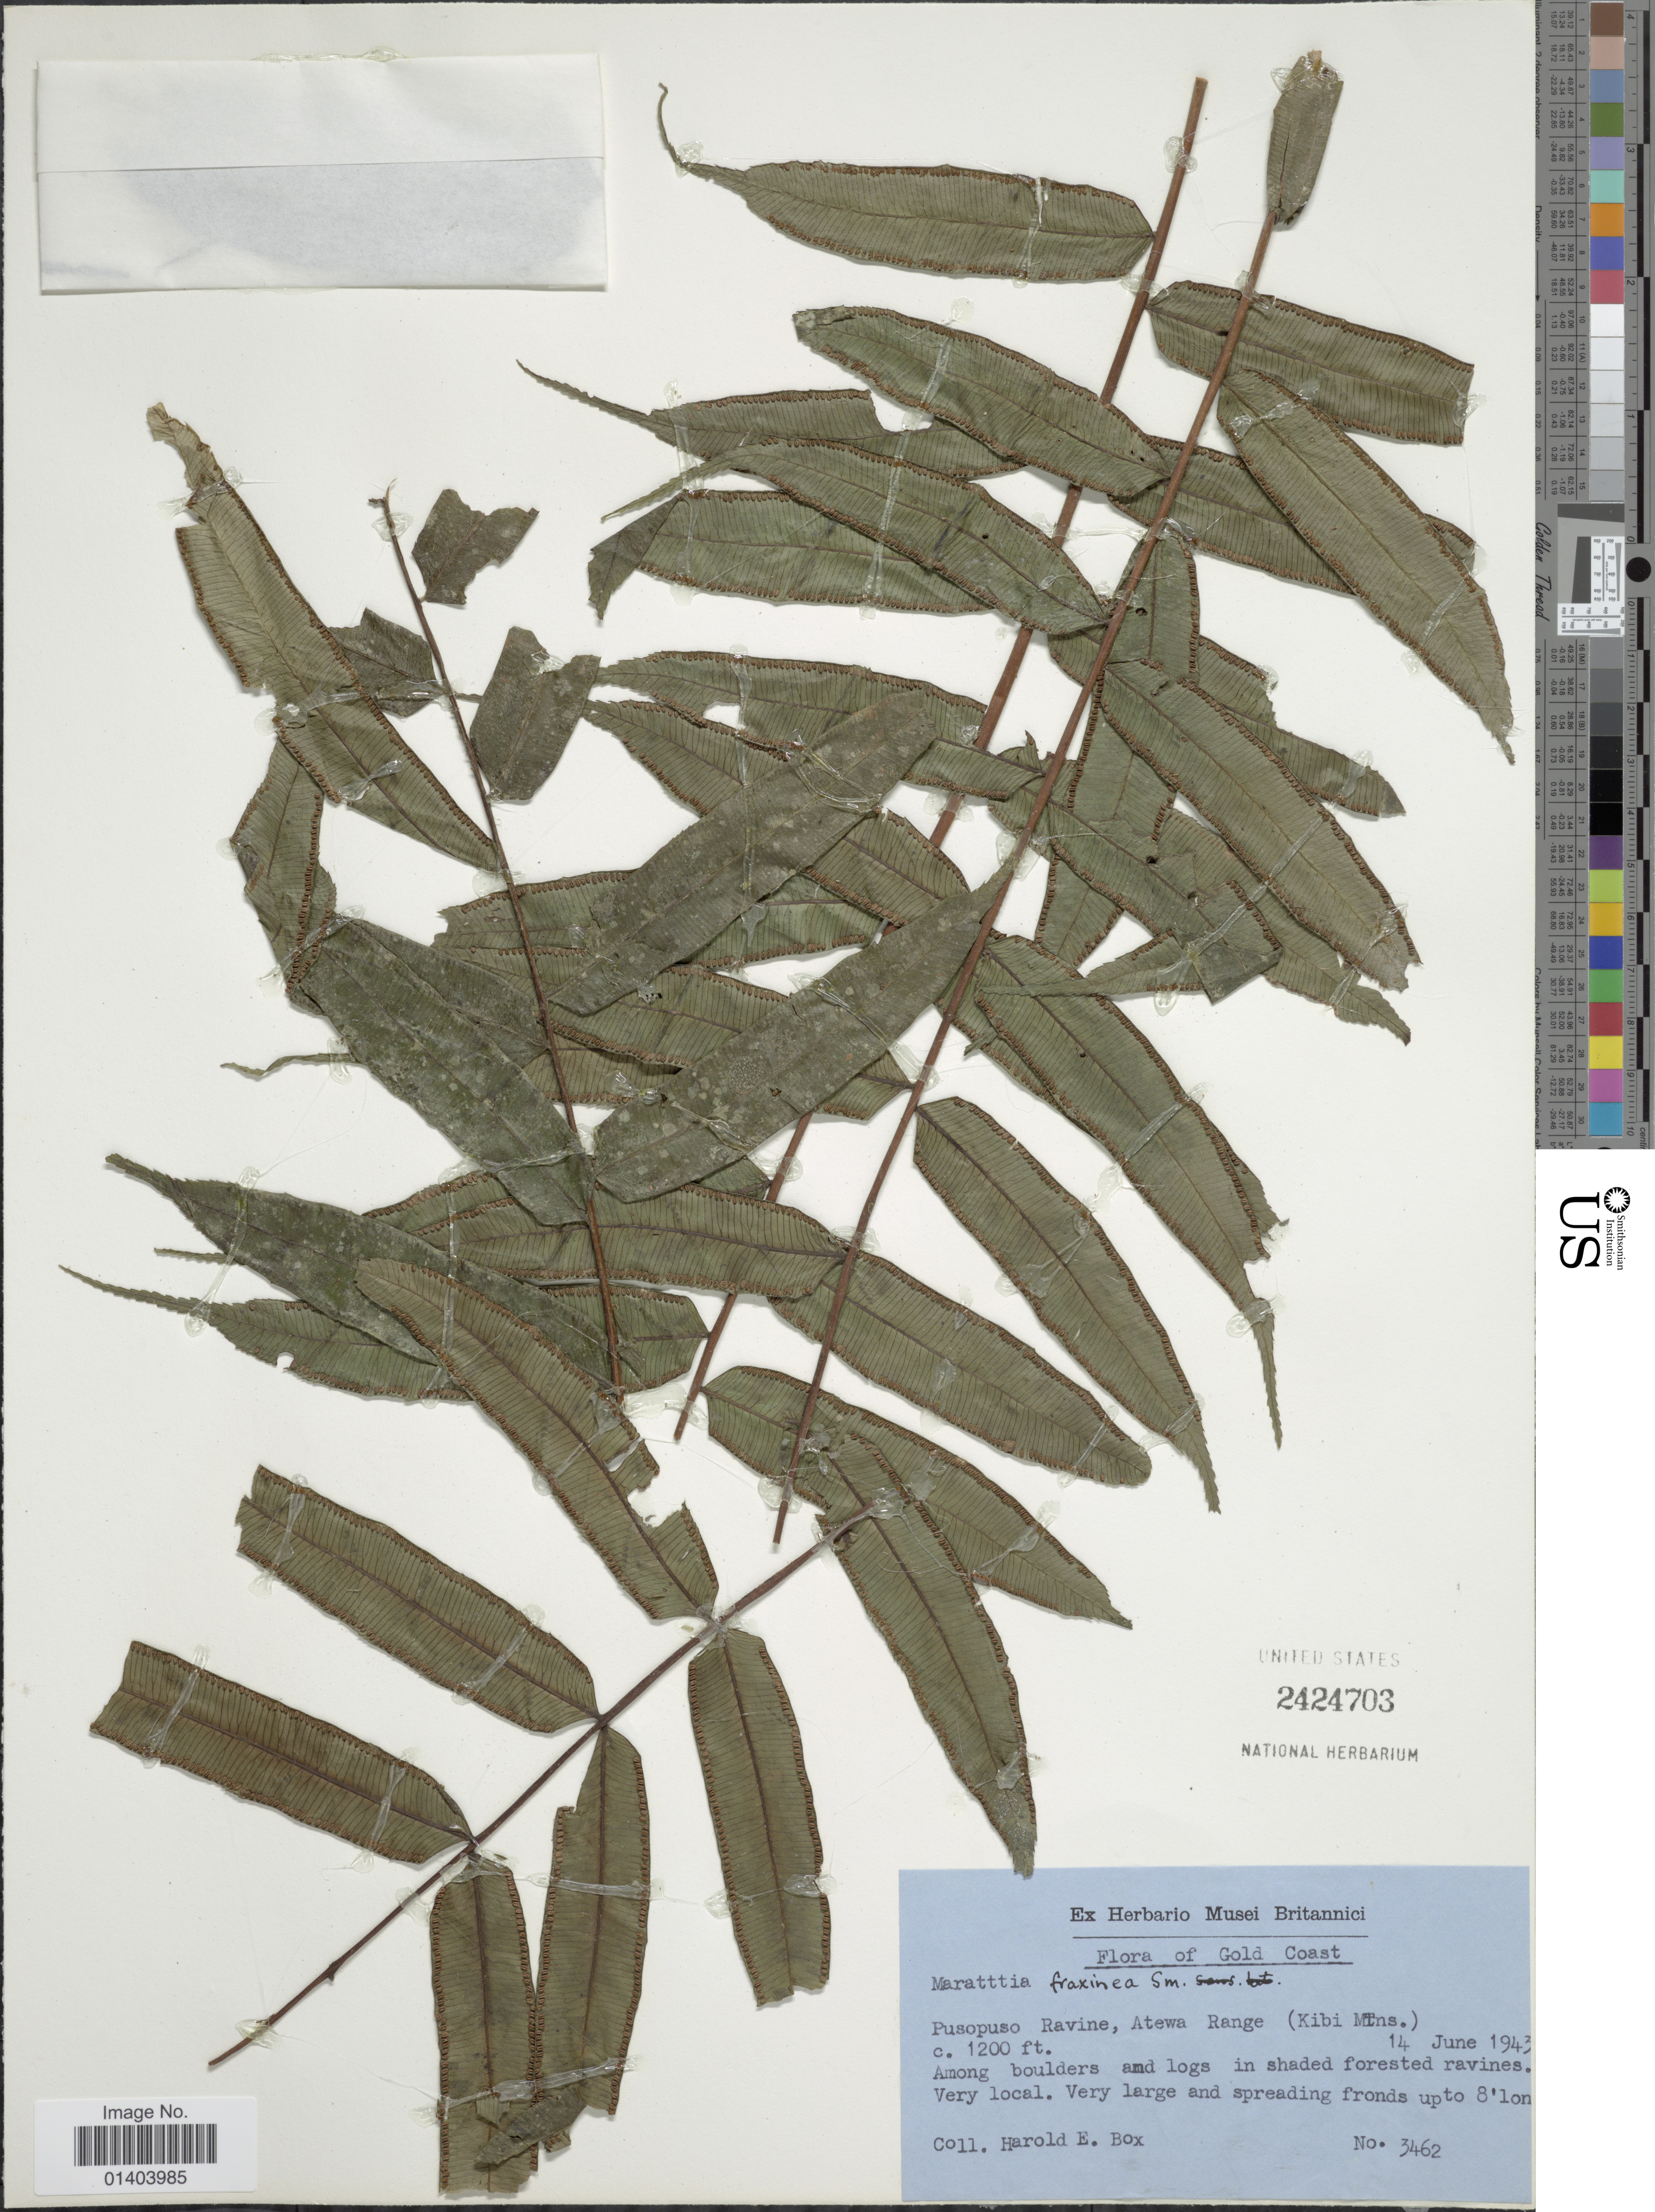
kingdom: Plantae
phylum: Tracheophyta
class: Polypodiopsida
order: Marattiales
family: Marattiaceae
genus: Ptisana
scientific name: Ptisana fraxinea var. fraxinea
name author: (Sm.) Murdock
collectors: H. E. Box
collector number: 3462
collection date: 1943-06-14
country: Ghana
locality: Gold Coast, Pusopuso Ravine, Atewa Range (Kibi Mtns.)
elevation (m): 366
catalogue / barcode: US 2424703